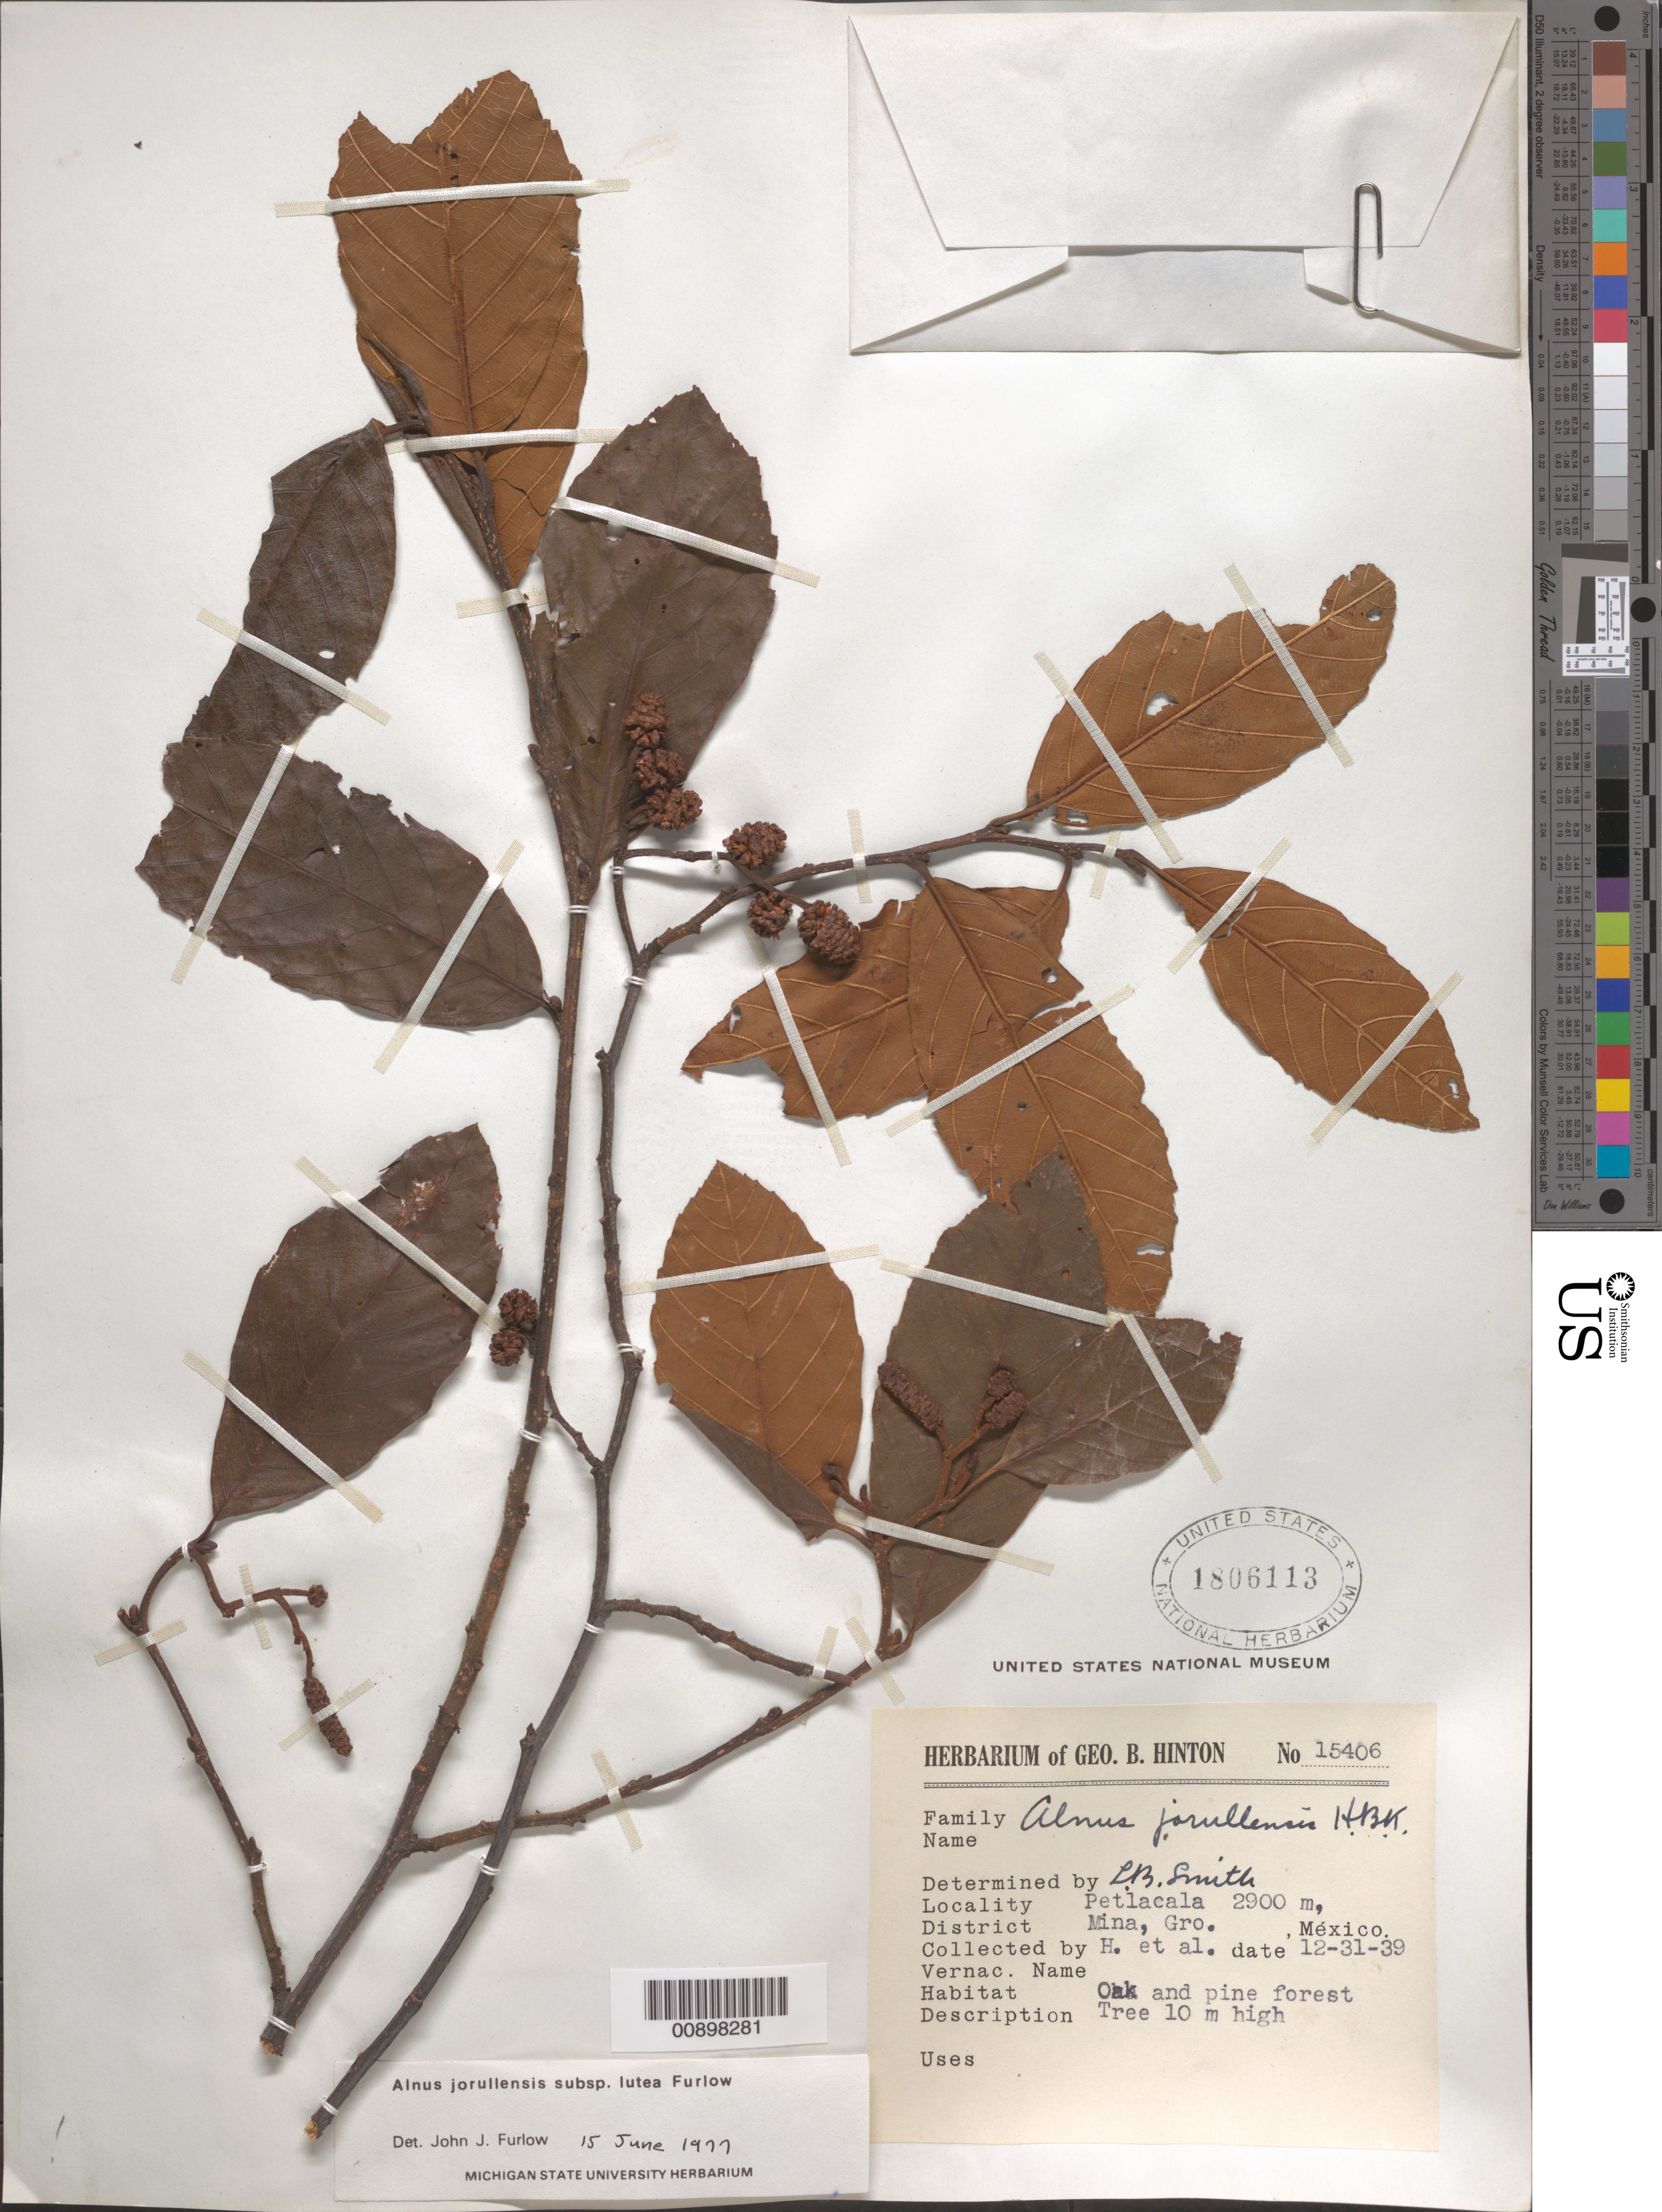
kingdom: Plantae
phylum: Tracheophyta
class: Magnoliopsida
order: Fagales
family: Betulaceae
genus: Alnus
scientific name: Alnus jorullensis subsp. lutea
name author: Furlow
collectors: G. B. Hinton & et al.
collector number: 15406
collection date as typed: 31 Dec 1939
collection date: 1939-12-31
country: Mexico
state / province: Guerrero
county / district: Mina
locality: Petlacala, District Mina, Guerrero.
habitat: Oak and pine forest.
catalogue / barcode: US 1806113